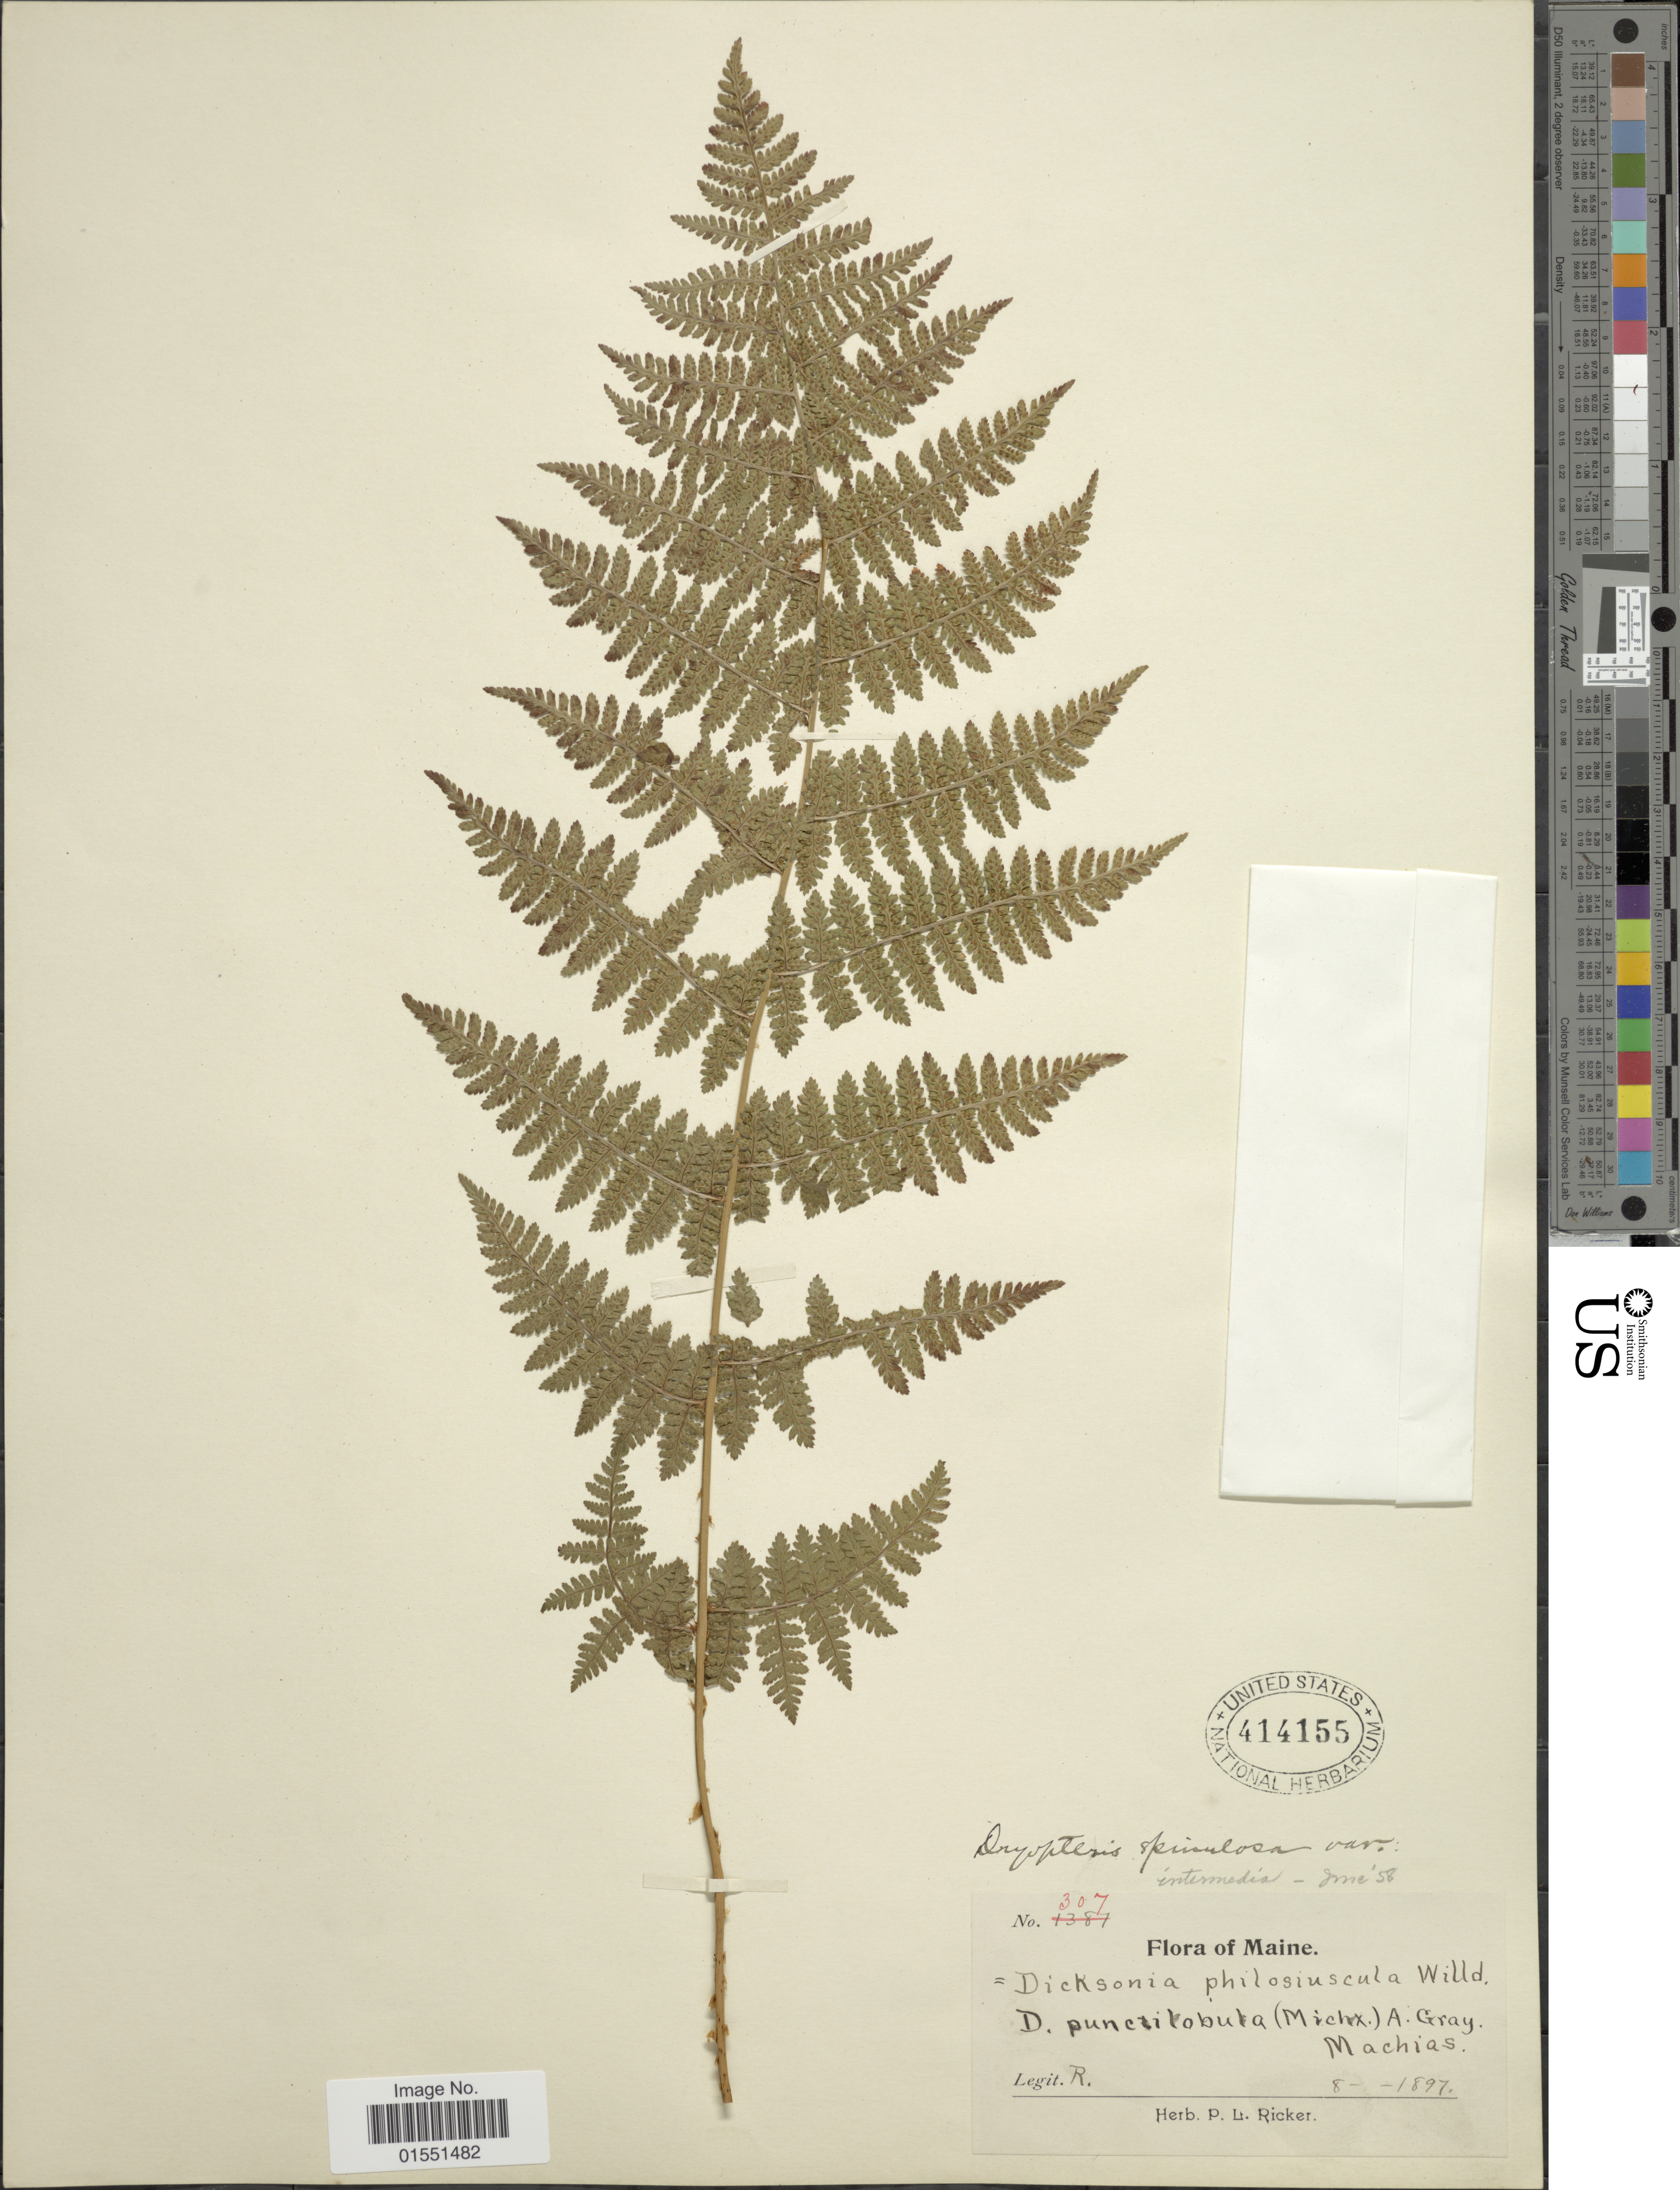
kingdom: Plantae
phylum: Tracheophyta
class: Polypodiopsida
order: Polypodiales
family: Dryopteridaceae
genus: Dryopteris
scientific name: Dryopteris intermedia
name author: (Muhl.) A. Gray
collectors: R.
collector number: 307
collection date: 1897-08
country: United States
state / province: Maine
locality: Machias [unsure placement]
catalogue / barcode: US 414155